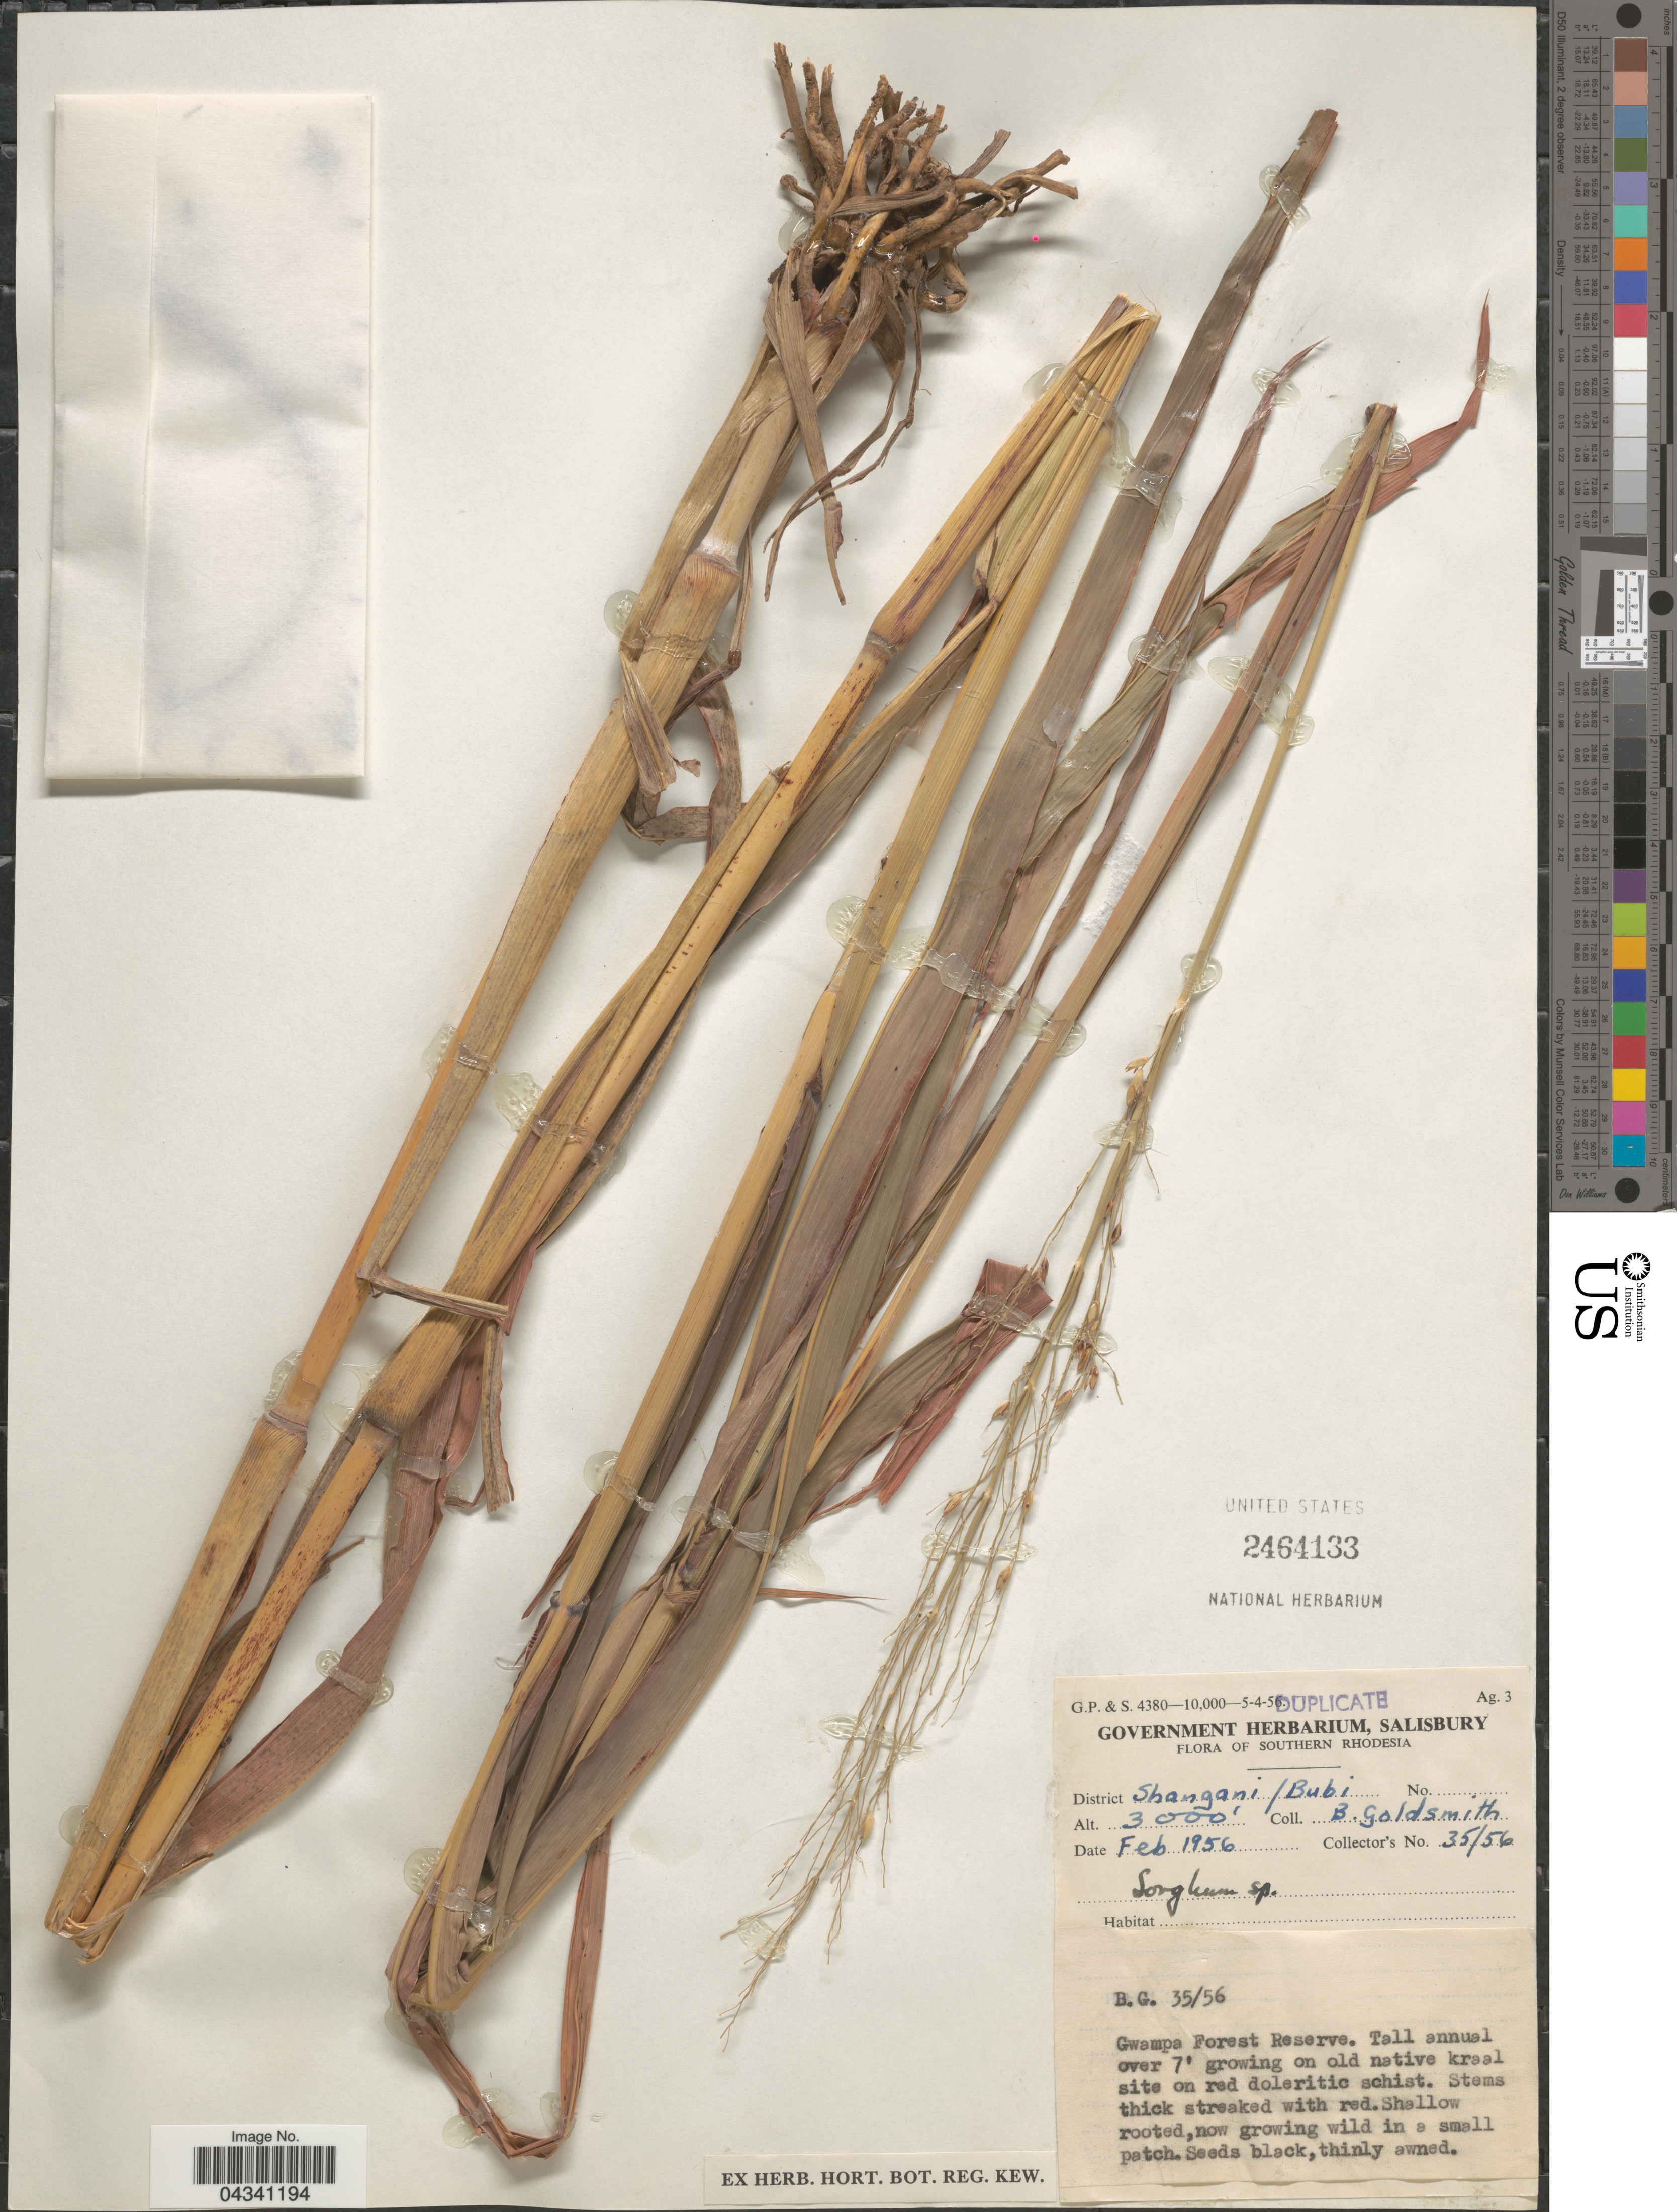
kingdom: Plantae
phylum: Tracheophyta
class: Liliopsida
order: Poales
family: Poaceae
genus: Sorghum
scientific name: Sorghum sp.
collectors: B. Goldsmith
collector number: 35/56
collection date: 1956-02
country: Zimbabwe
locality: Southern Rhodesia. District Shangani/ Bubi. Gwampa Forest Reserve.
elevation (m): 914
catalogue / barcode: US 2464133